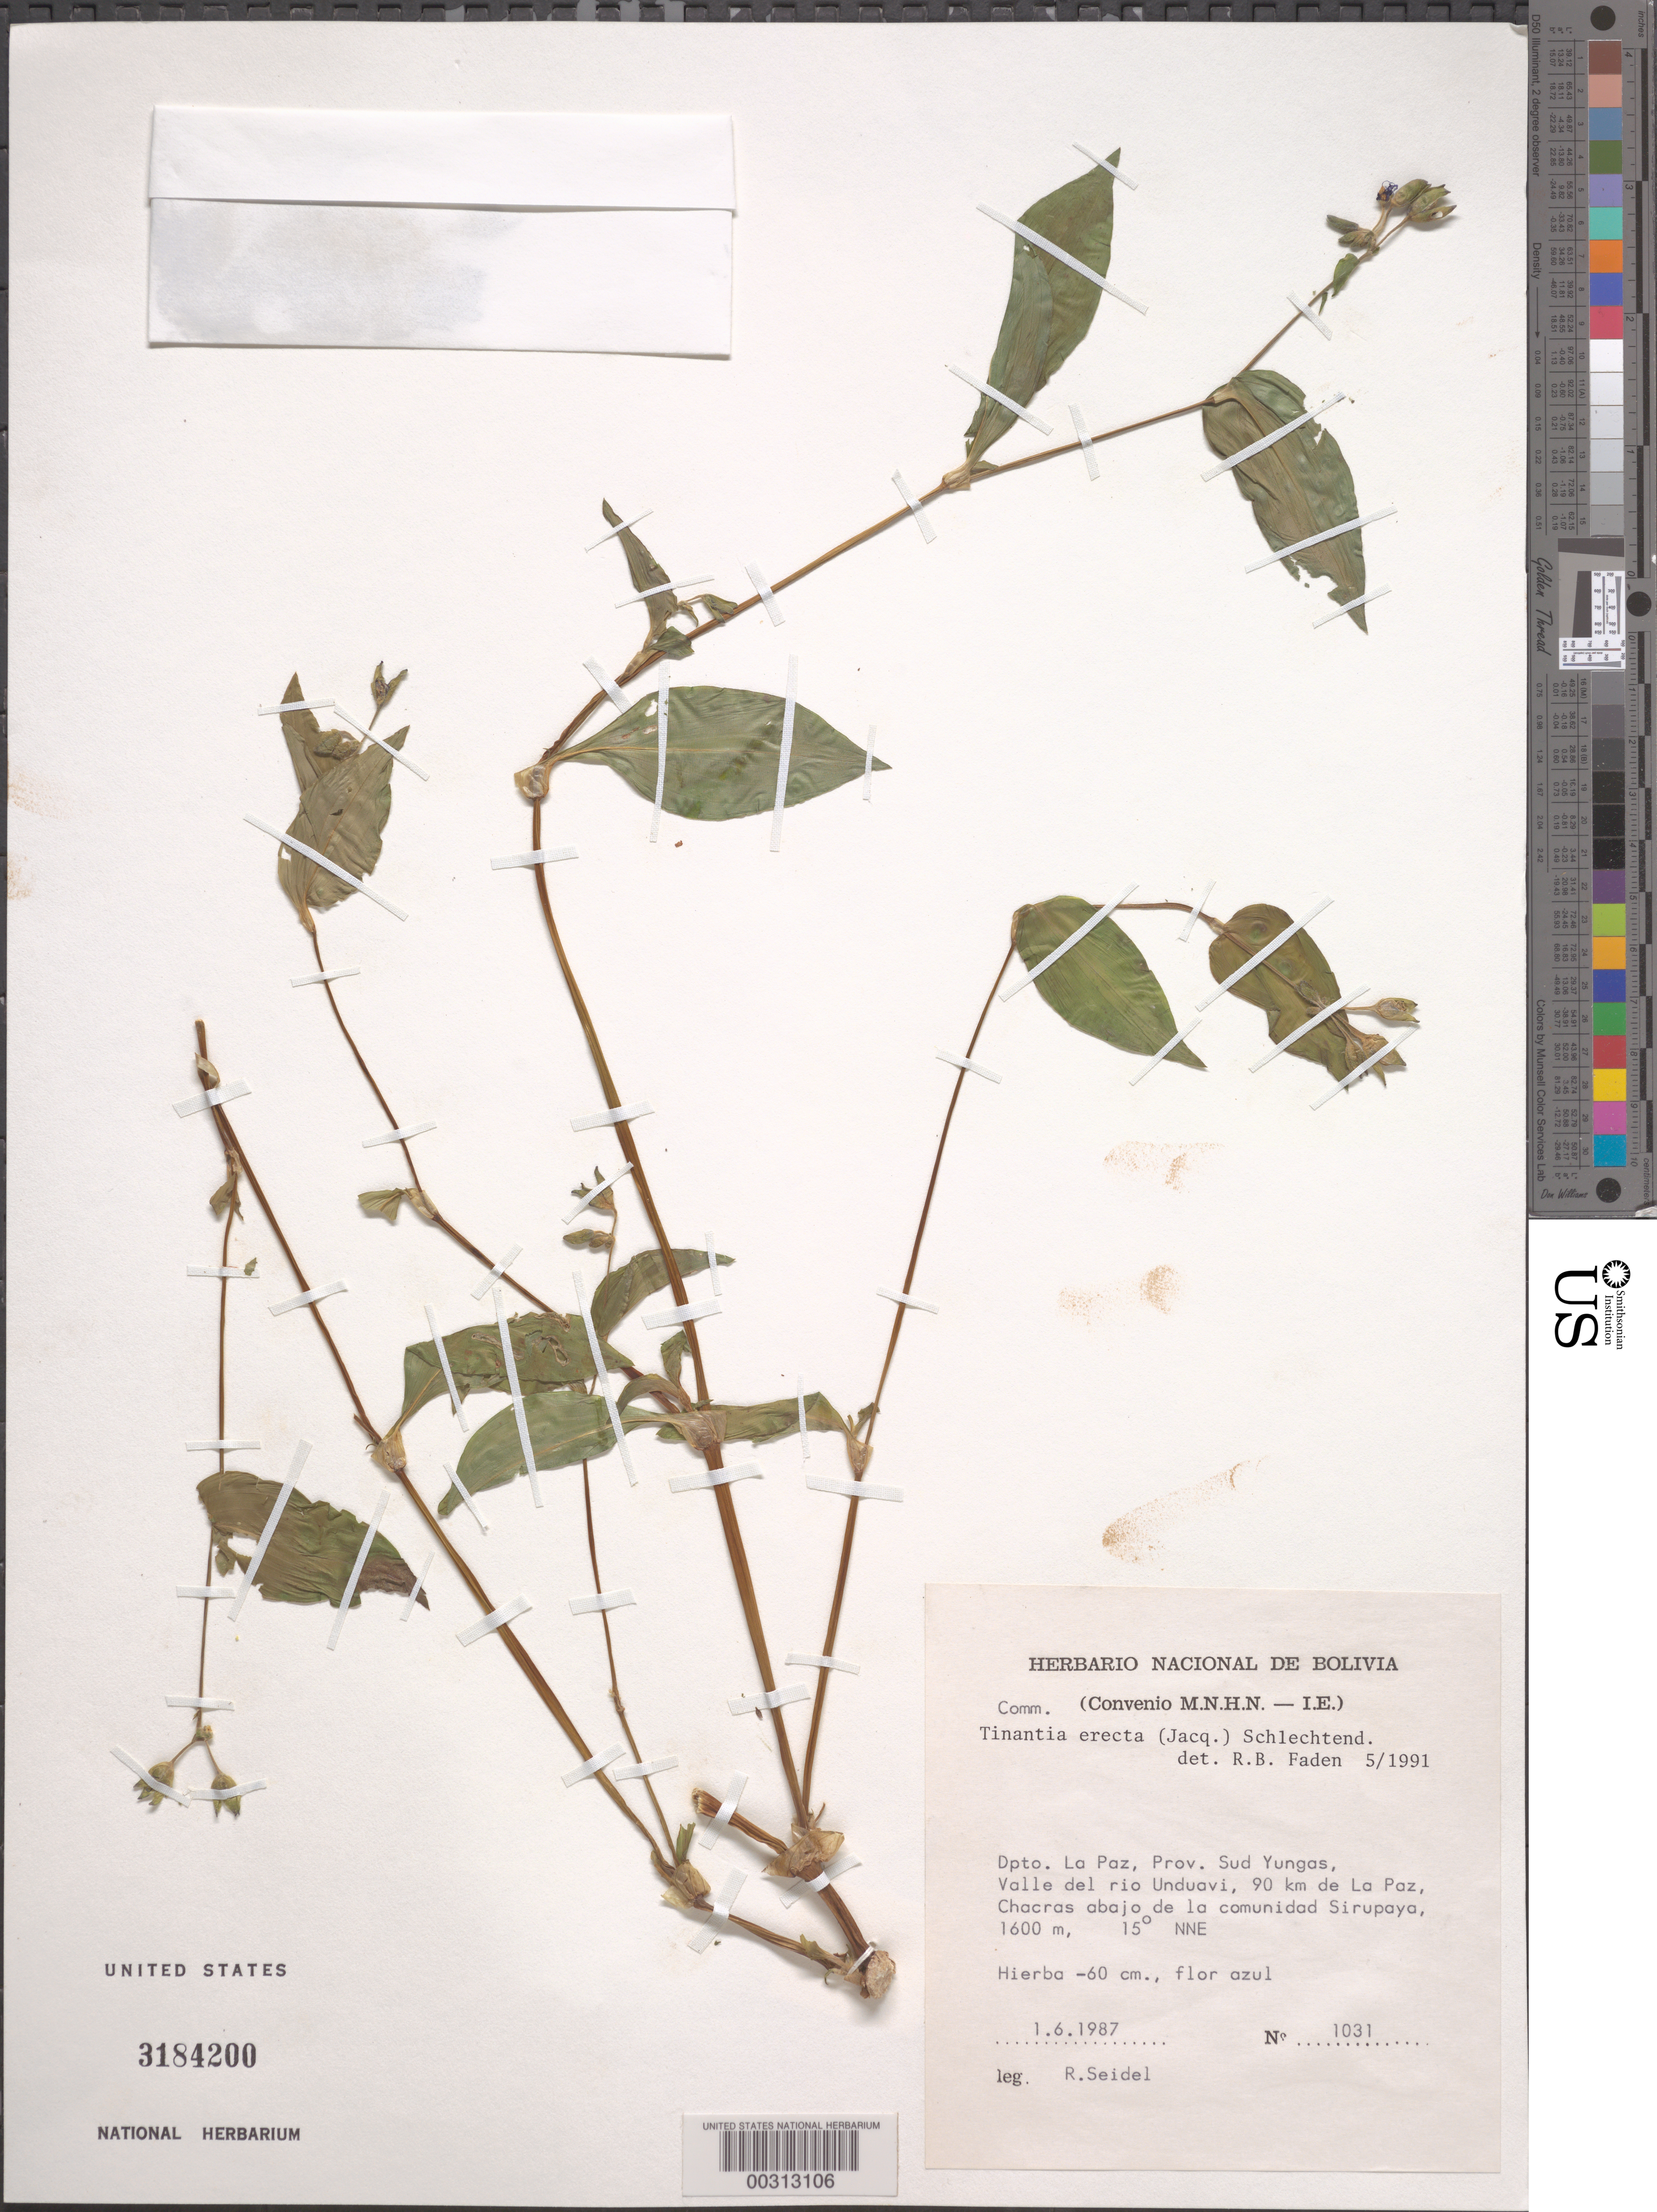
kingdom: Plantae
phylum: Tracheophyta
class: Liliopsida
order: Commelinales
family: Commelinaceae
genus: Tinantia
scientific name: Tinantia erecta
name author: (Jacq.) Fenzl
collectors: R. Seidel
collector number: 1031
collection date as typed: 01 Jun 1987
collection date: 1987-06-01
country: Bolivia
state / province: La Paz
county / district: Sud Yungas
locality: Rio Unduavi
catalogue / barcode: US 3184200